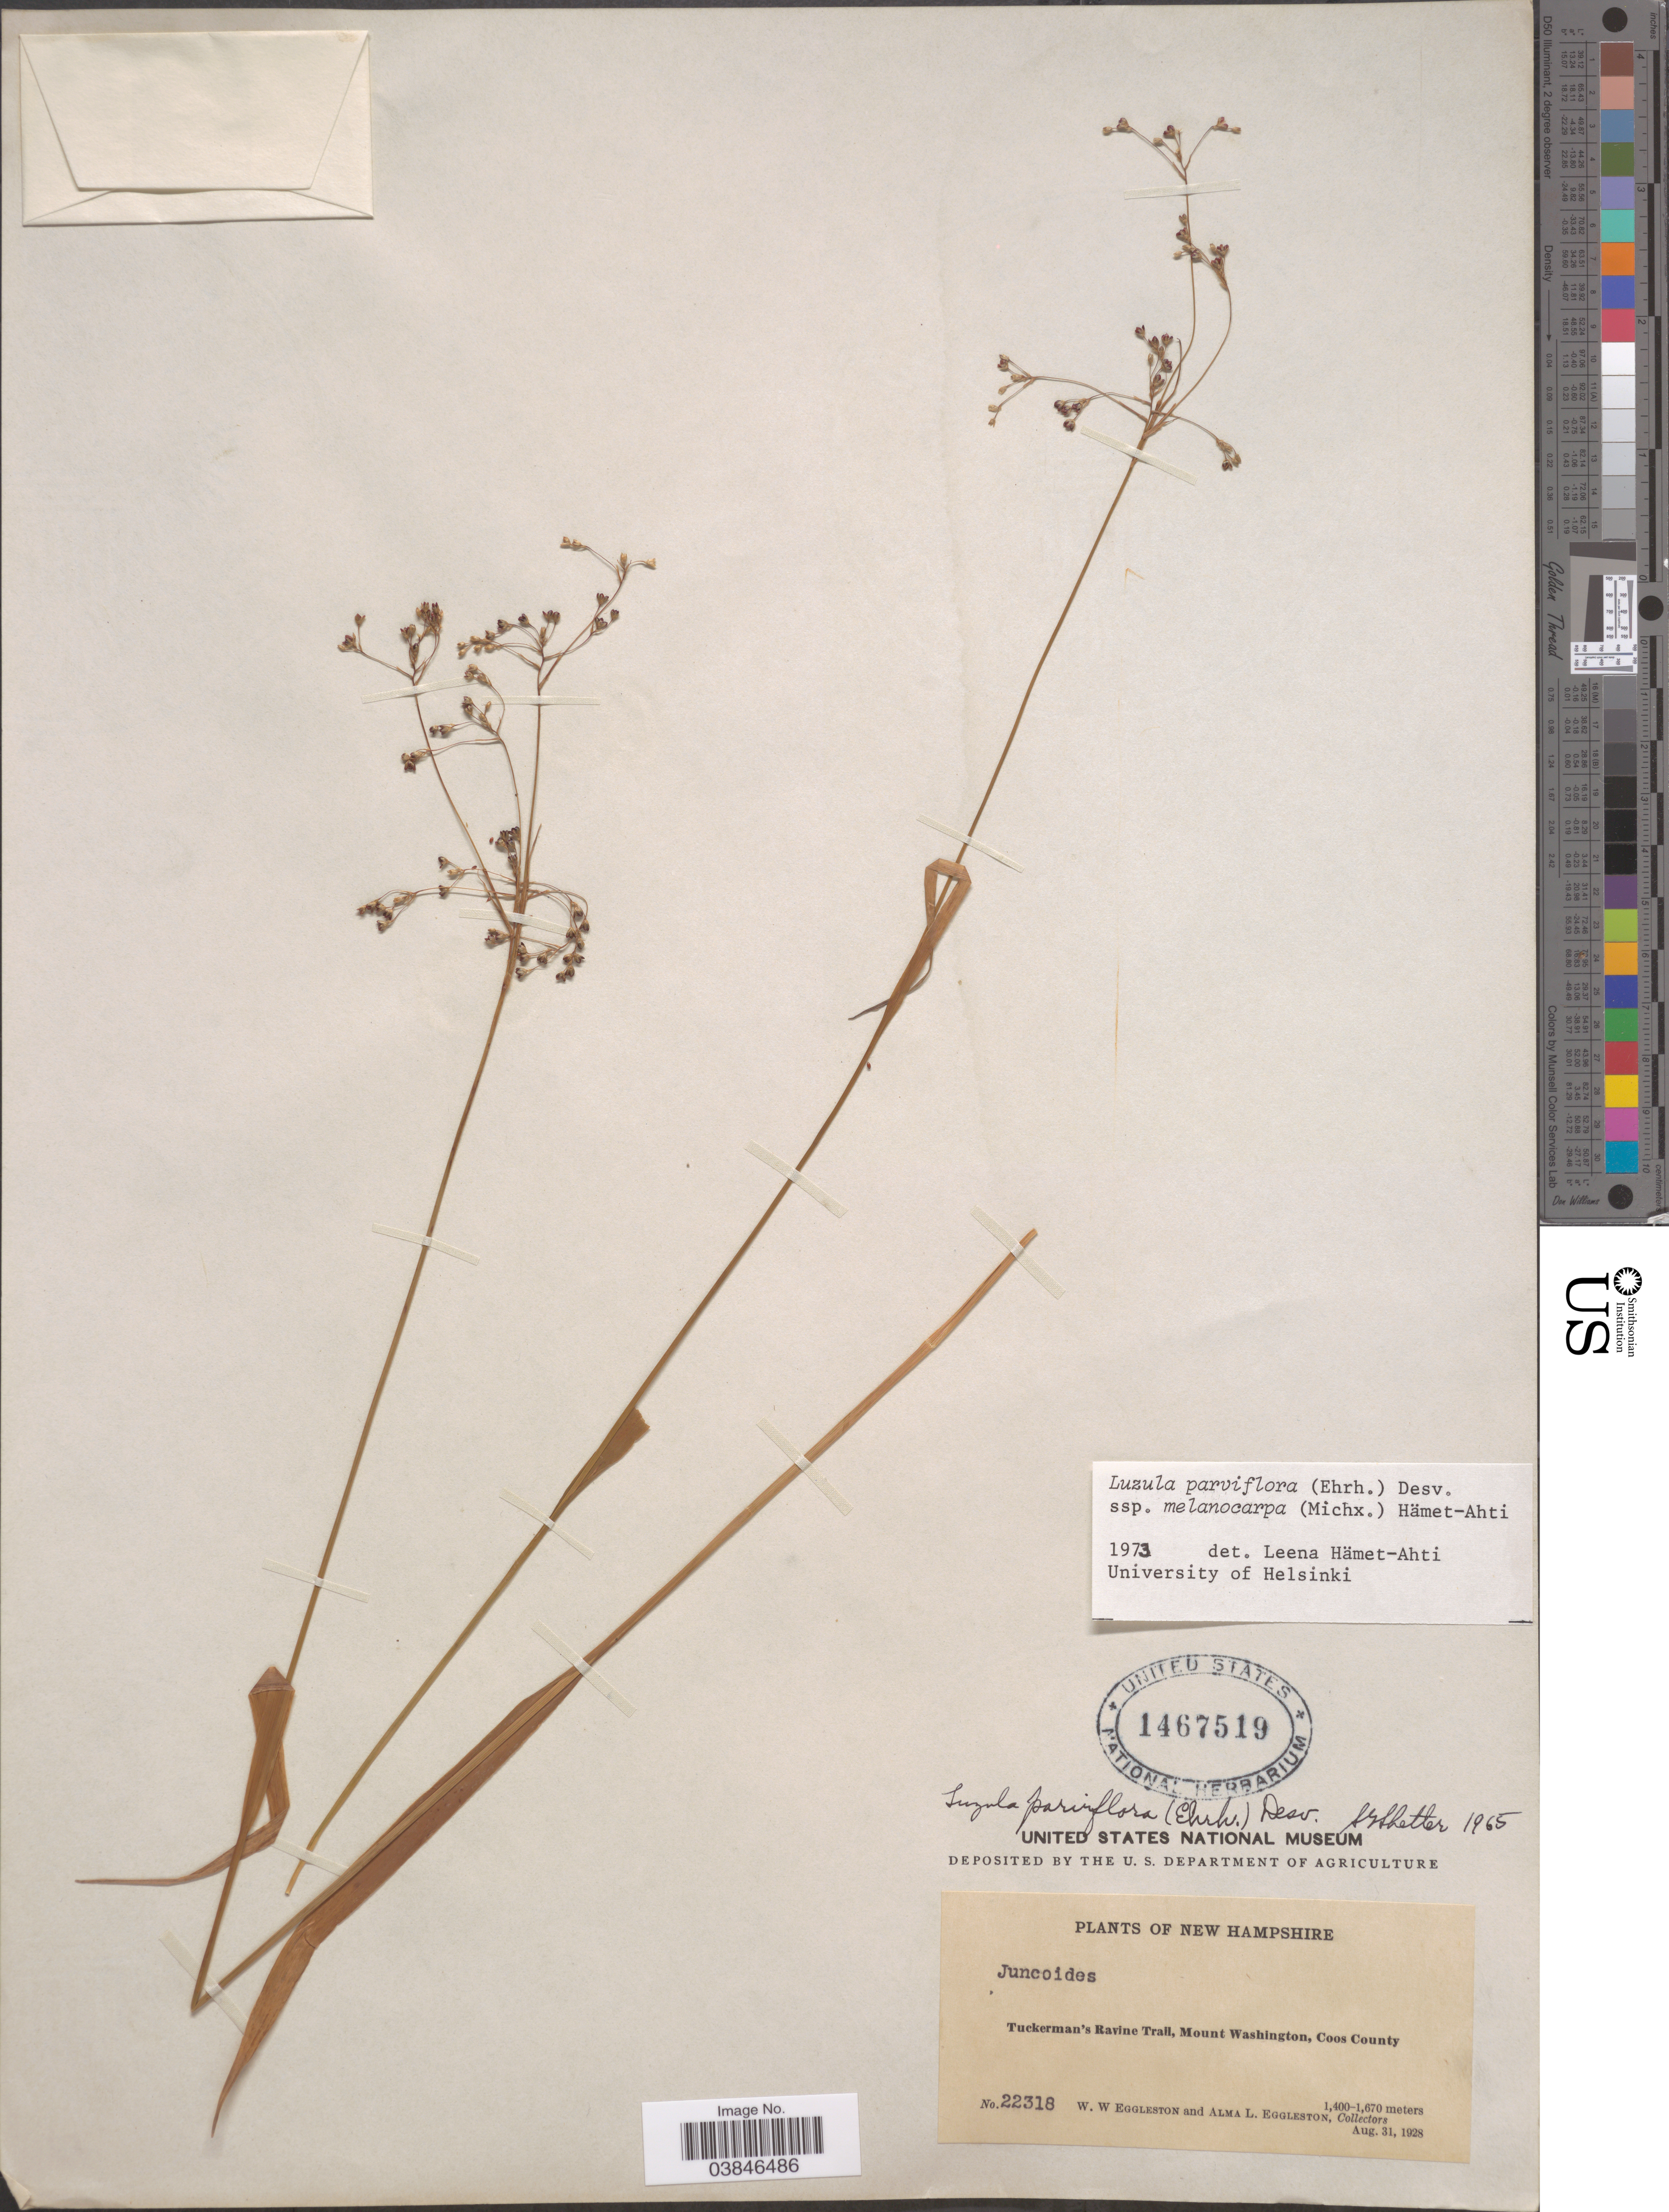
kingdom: Plantae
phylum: Tracheophyta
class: Liliopsida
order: Poales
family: Juncaceae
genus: Luzula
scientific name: Luzula parviflora subsp. melanocarpa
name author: Desv.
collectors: W. W. Eggleston & A. Eggleston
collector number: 22318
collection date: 1928-08-31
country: United States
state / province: New Hampshire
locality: Tuckerman's Ravine Trail, Mount Washington, Coos County.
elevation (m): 1400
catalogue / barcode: US 1467519